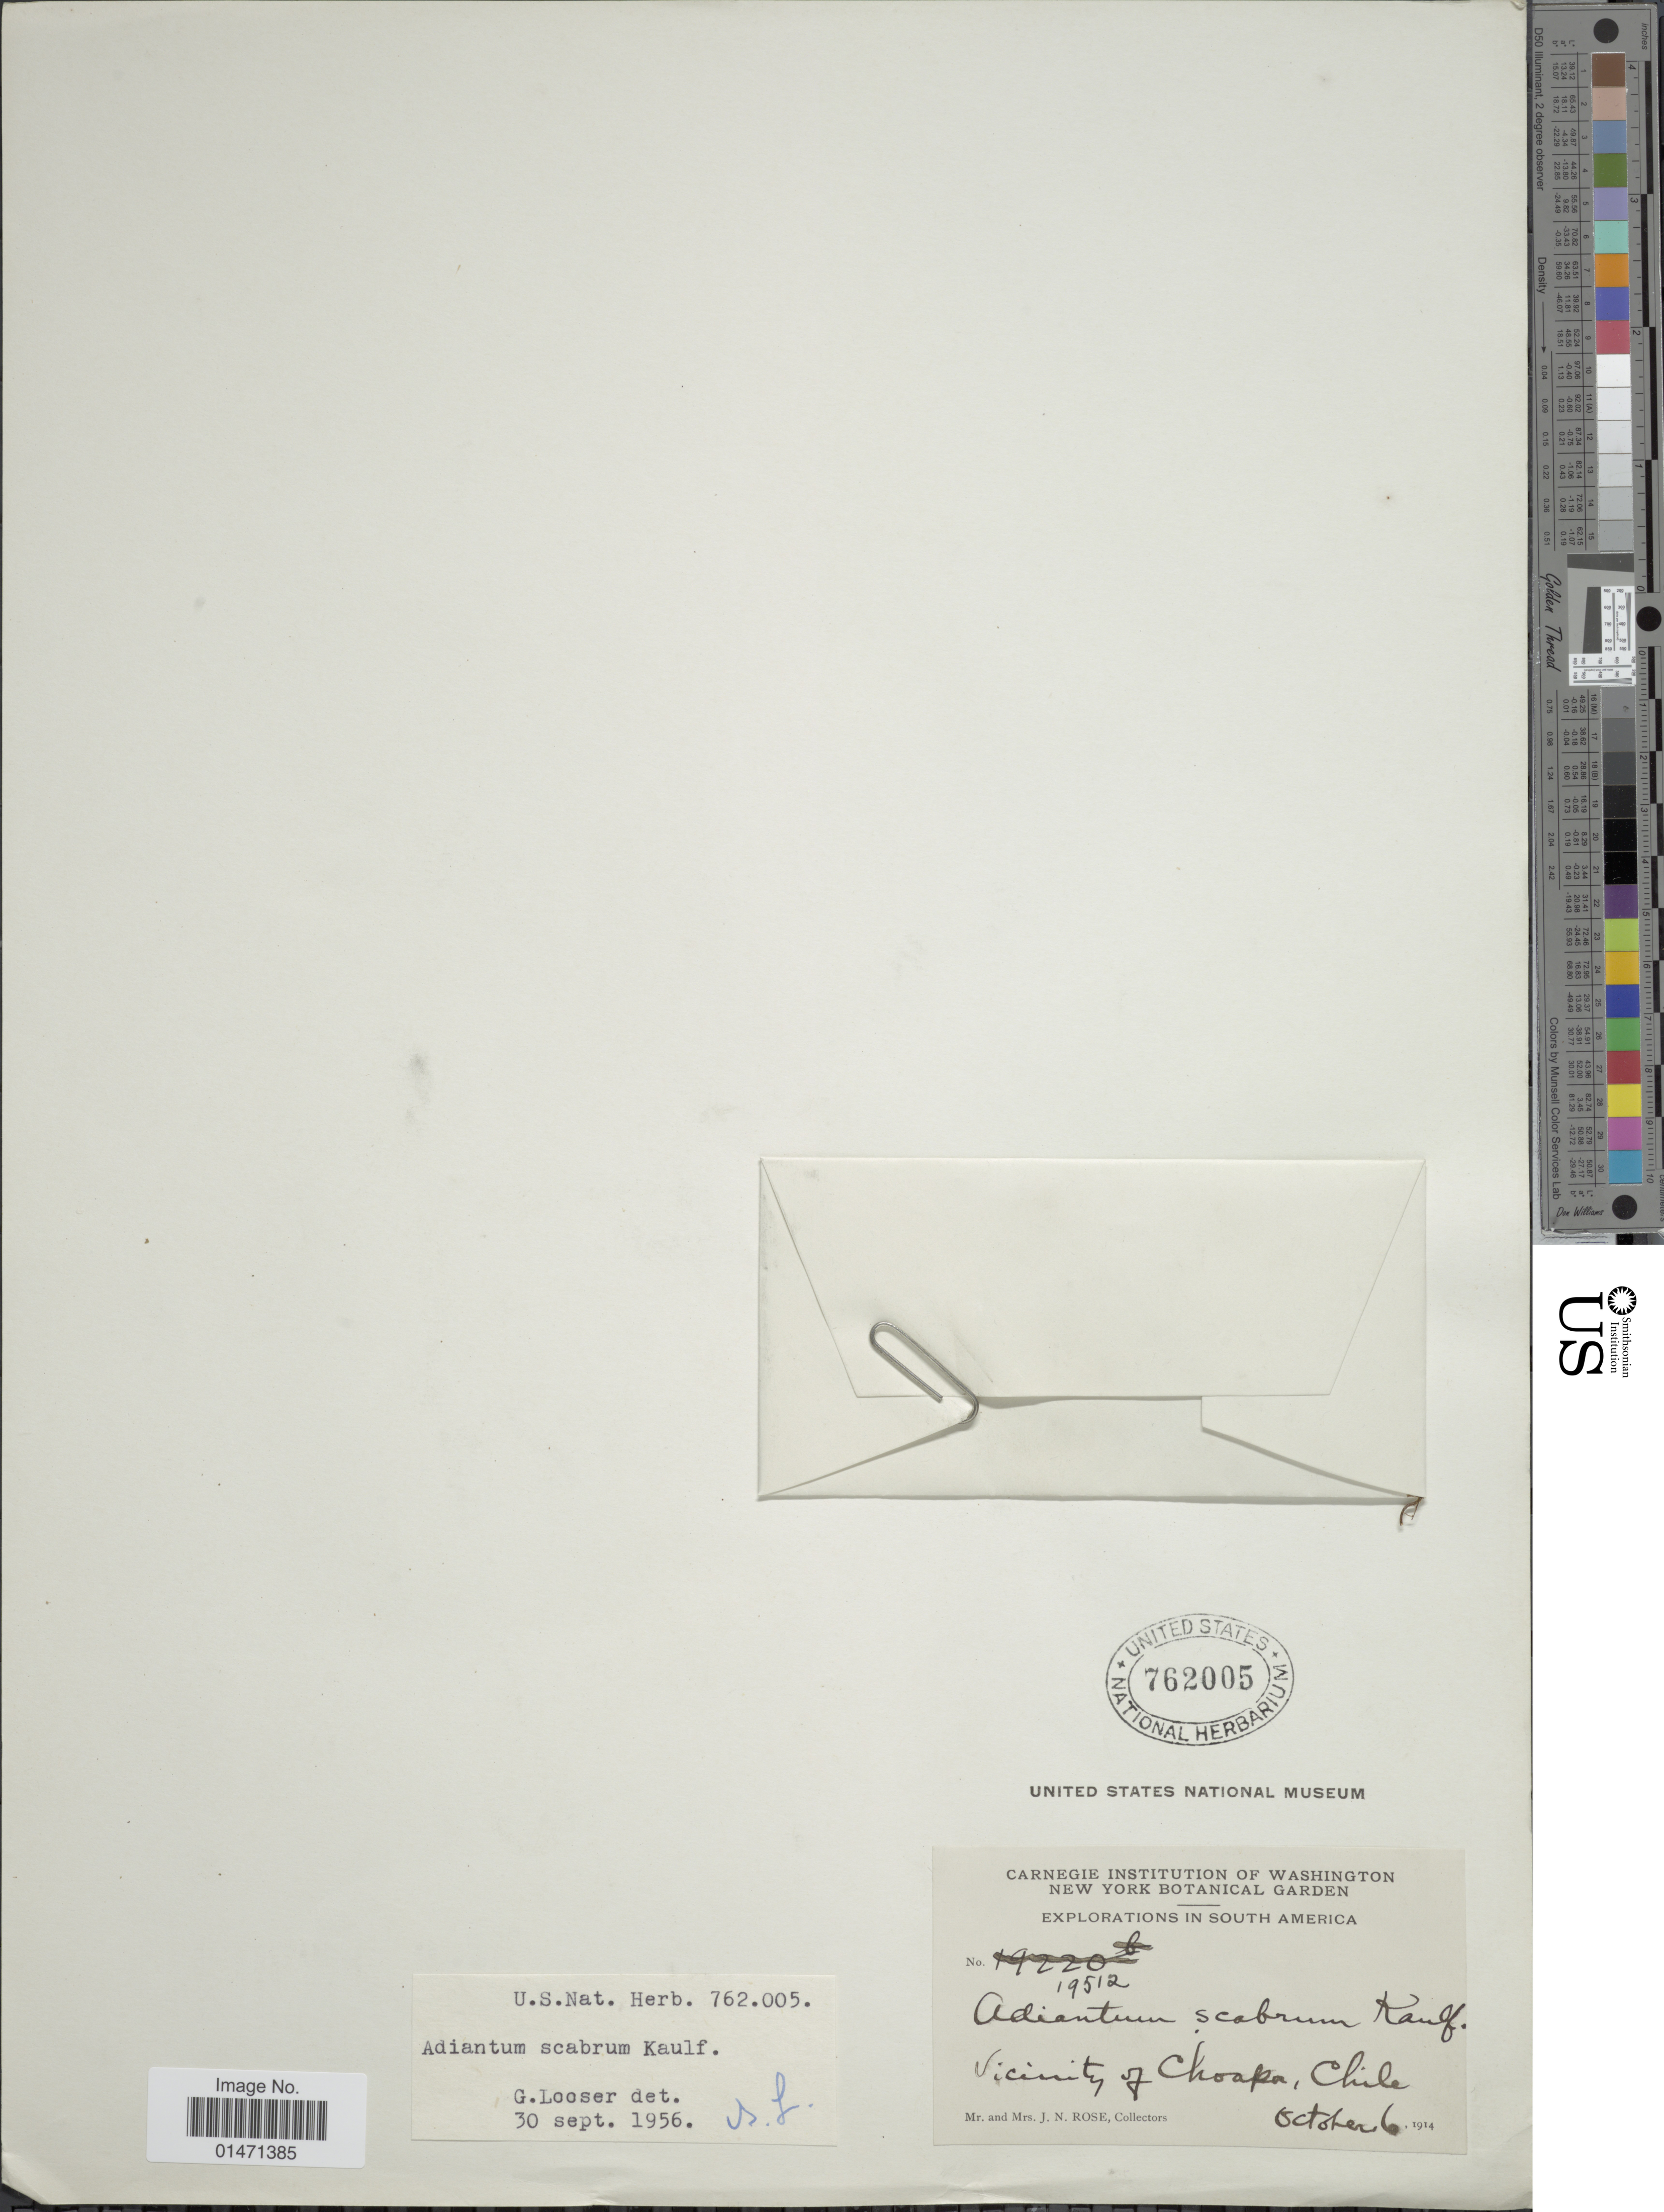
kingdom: Plantae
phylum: Tracheophyta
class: Polypodiopsida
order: Polypodiales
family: Pteridaceae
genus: Adiantum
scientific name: Adiantum scabrum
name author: Kaulf.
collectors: J. N. Rose & L. B. Rose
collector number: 19512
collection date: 1914-10-06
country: Chile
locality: South America, Vicinity of Choapa, Chile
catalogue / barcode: US 762005